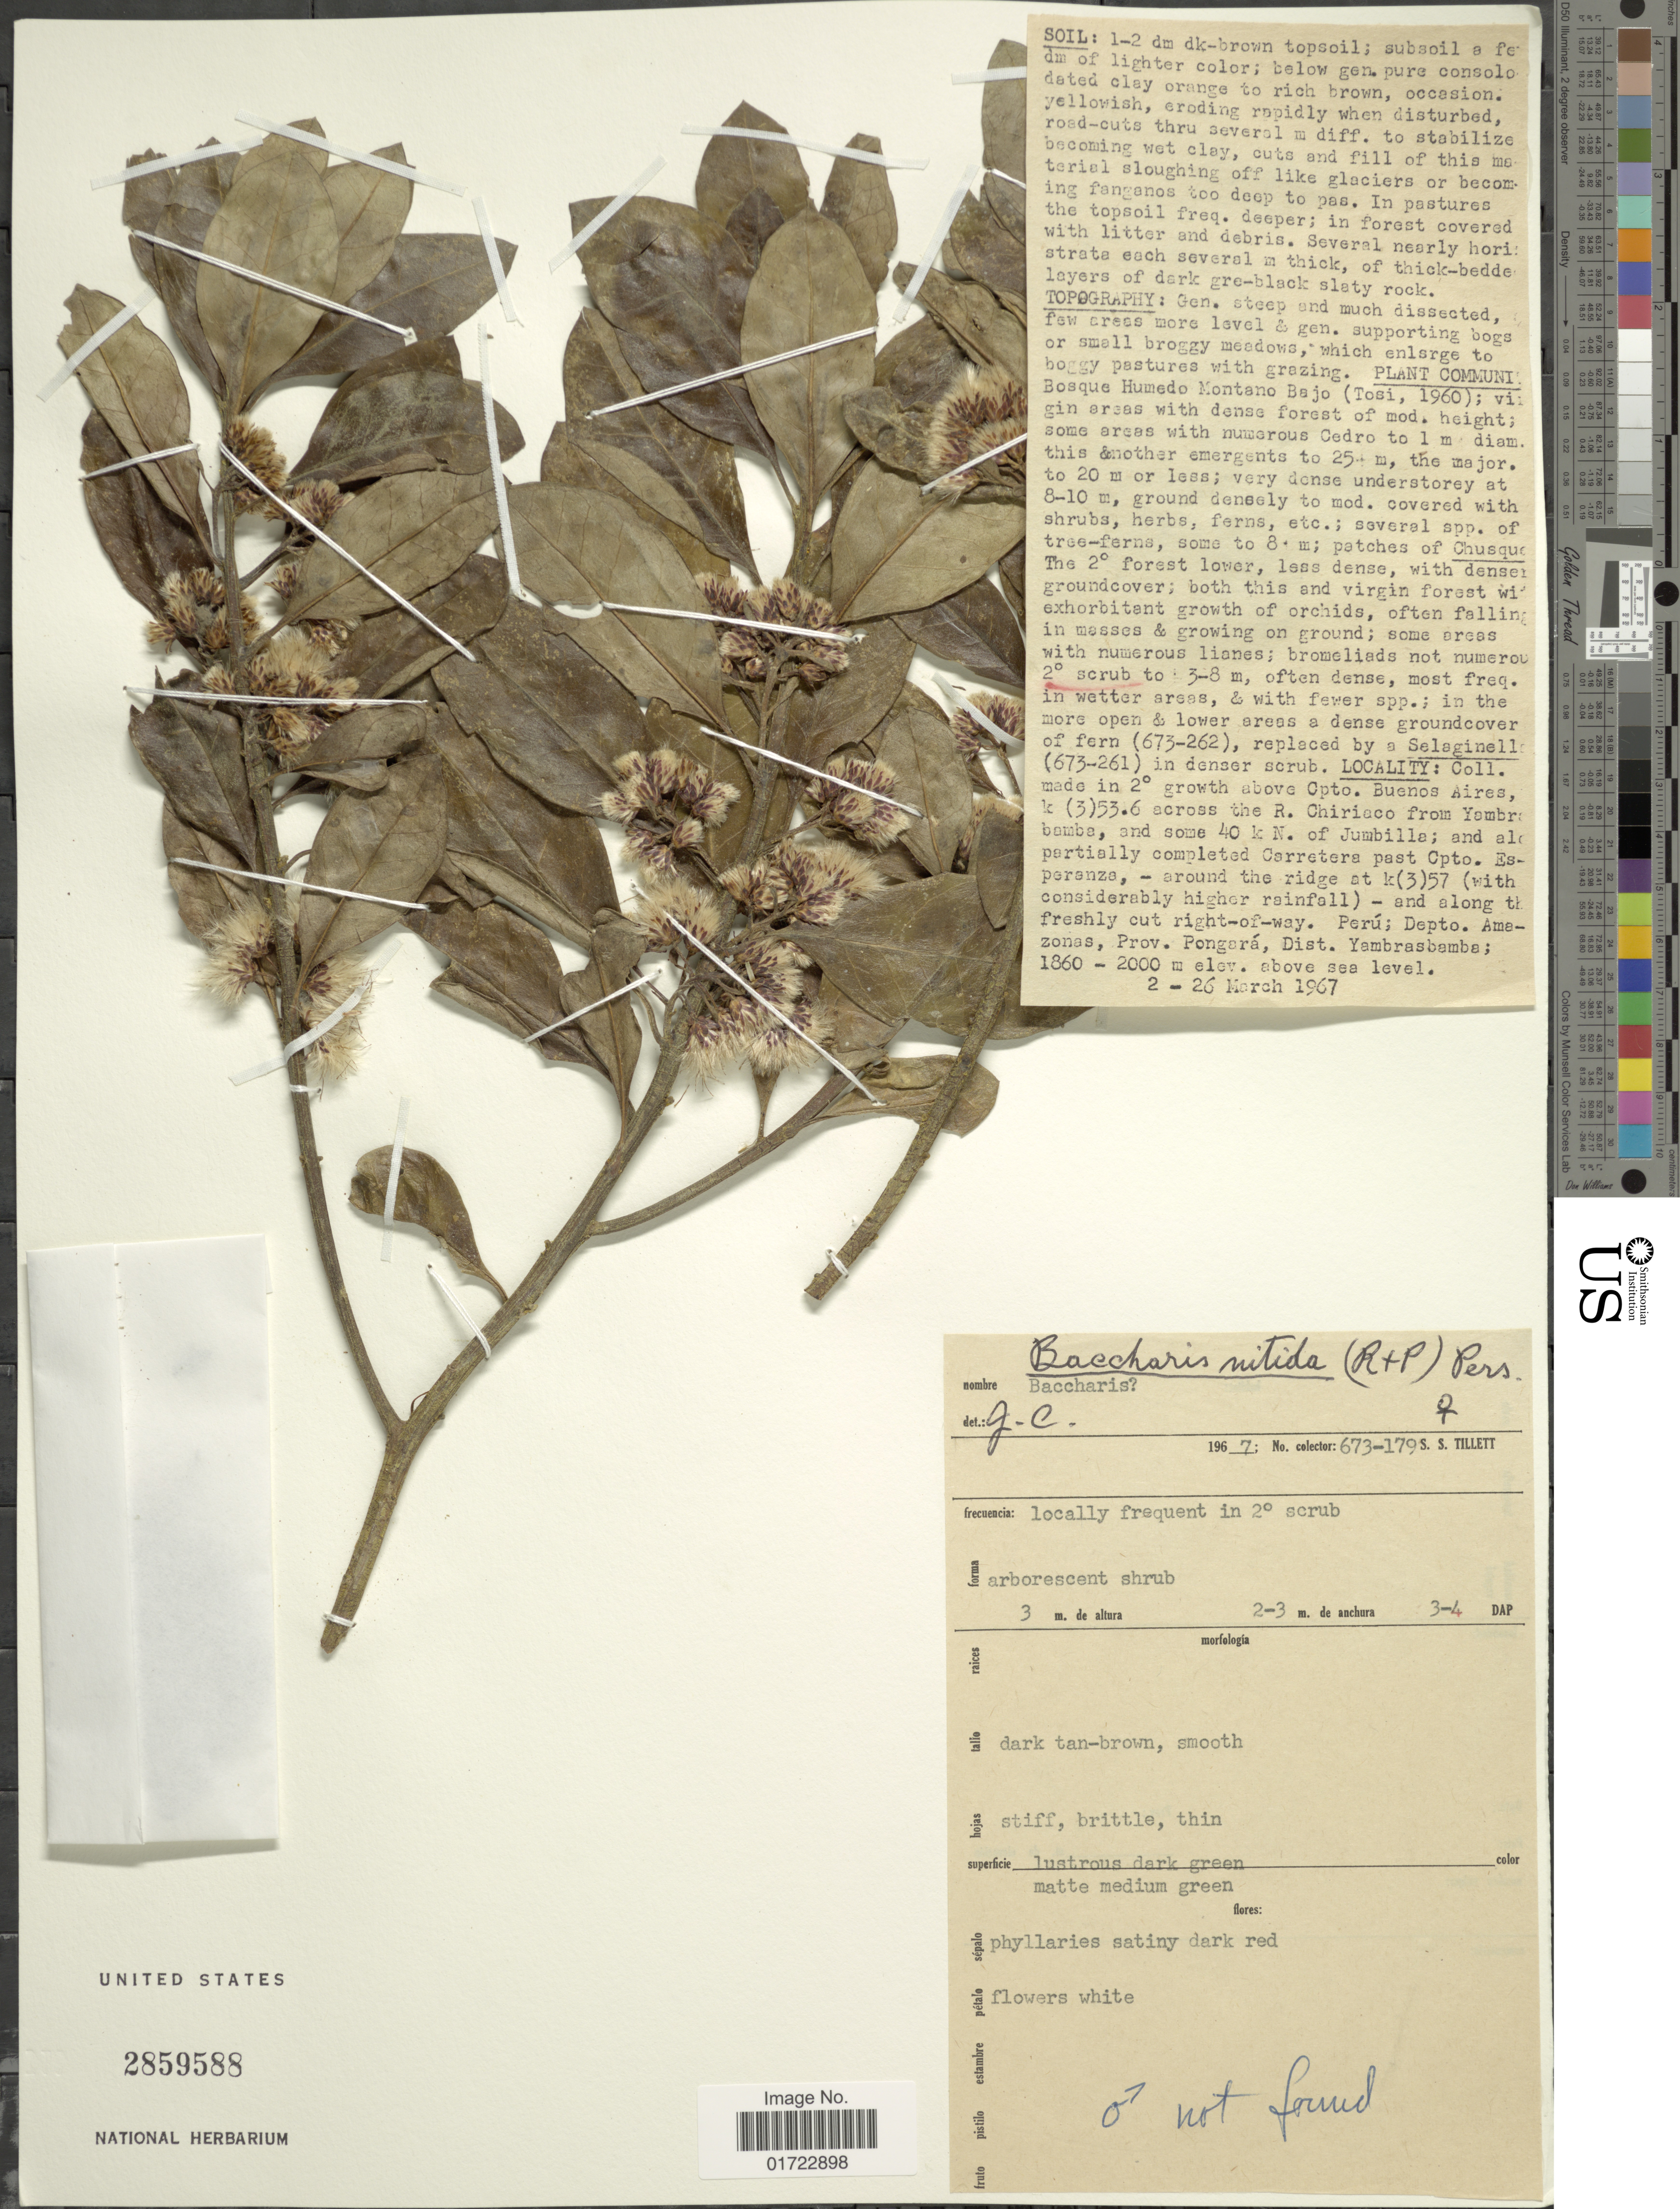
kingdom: Plantae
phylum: Tracheophyta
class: Magnoliopsida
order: Asterales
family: Asteraceae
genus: Baccharis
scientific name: Baccharis nitida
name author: (Ruiz & Pav.) Pers.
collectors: S. S. Tillett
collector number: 673-179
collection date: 1967-03-02/1967-03-26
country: Peru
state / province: Amazonas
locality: Above Cpto. Buenos Aires, K (3)53.6 across the R. Chiriaco from Yambrasbamba, and some 40 k N. of Jumbilla; and along partially completed Carretera past Cpto. Esperanza, - around the ridge at K (3)57 and along the freshly cut right-of-way, Prov. Pongará, Dist. Yambrasbamba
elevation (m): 1860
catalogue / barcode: US 2859588